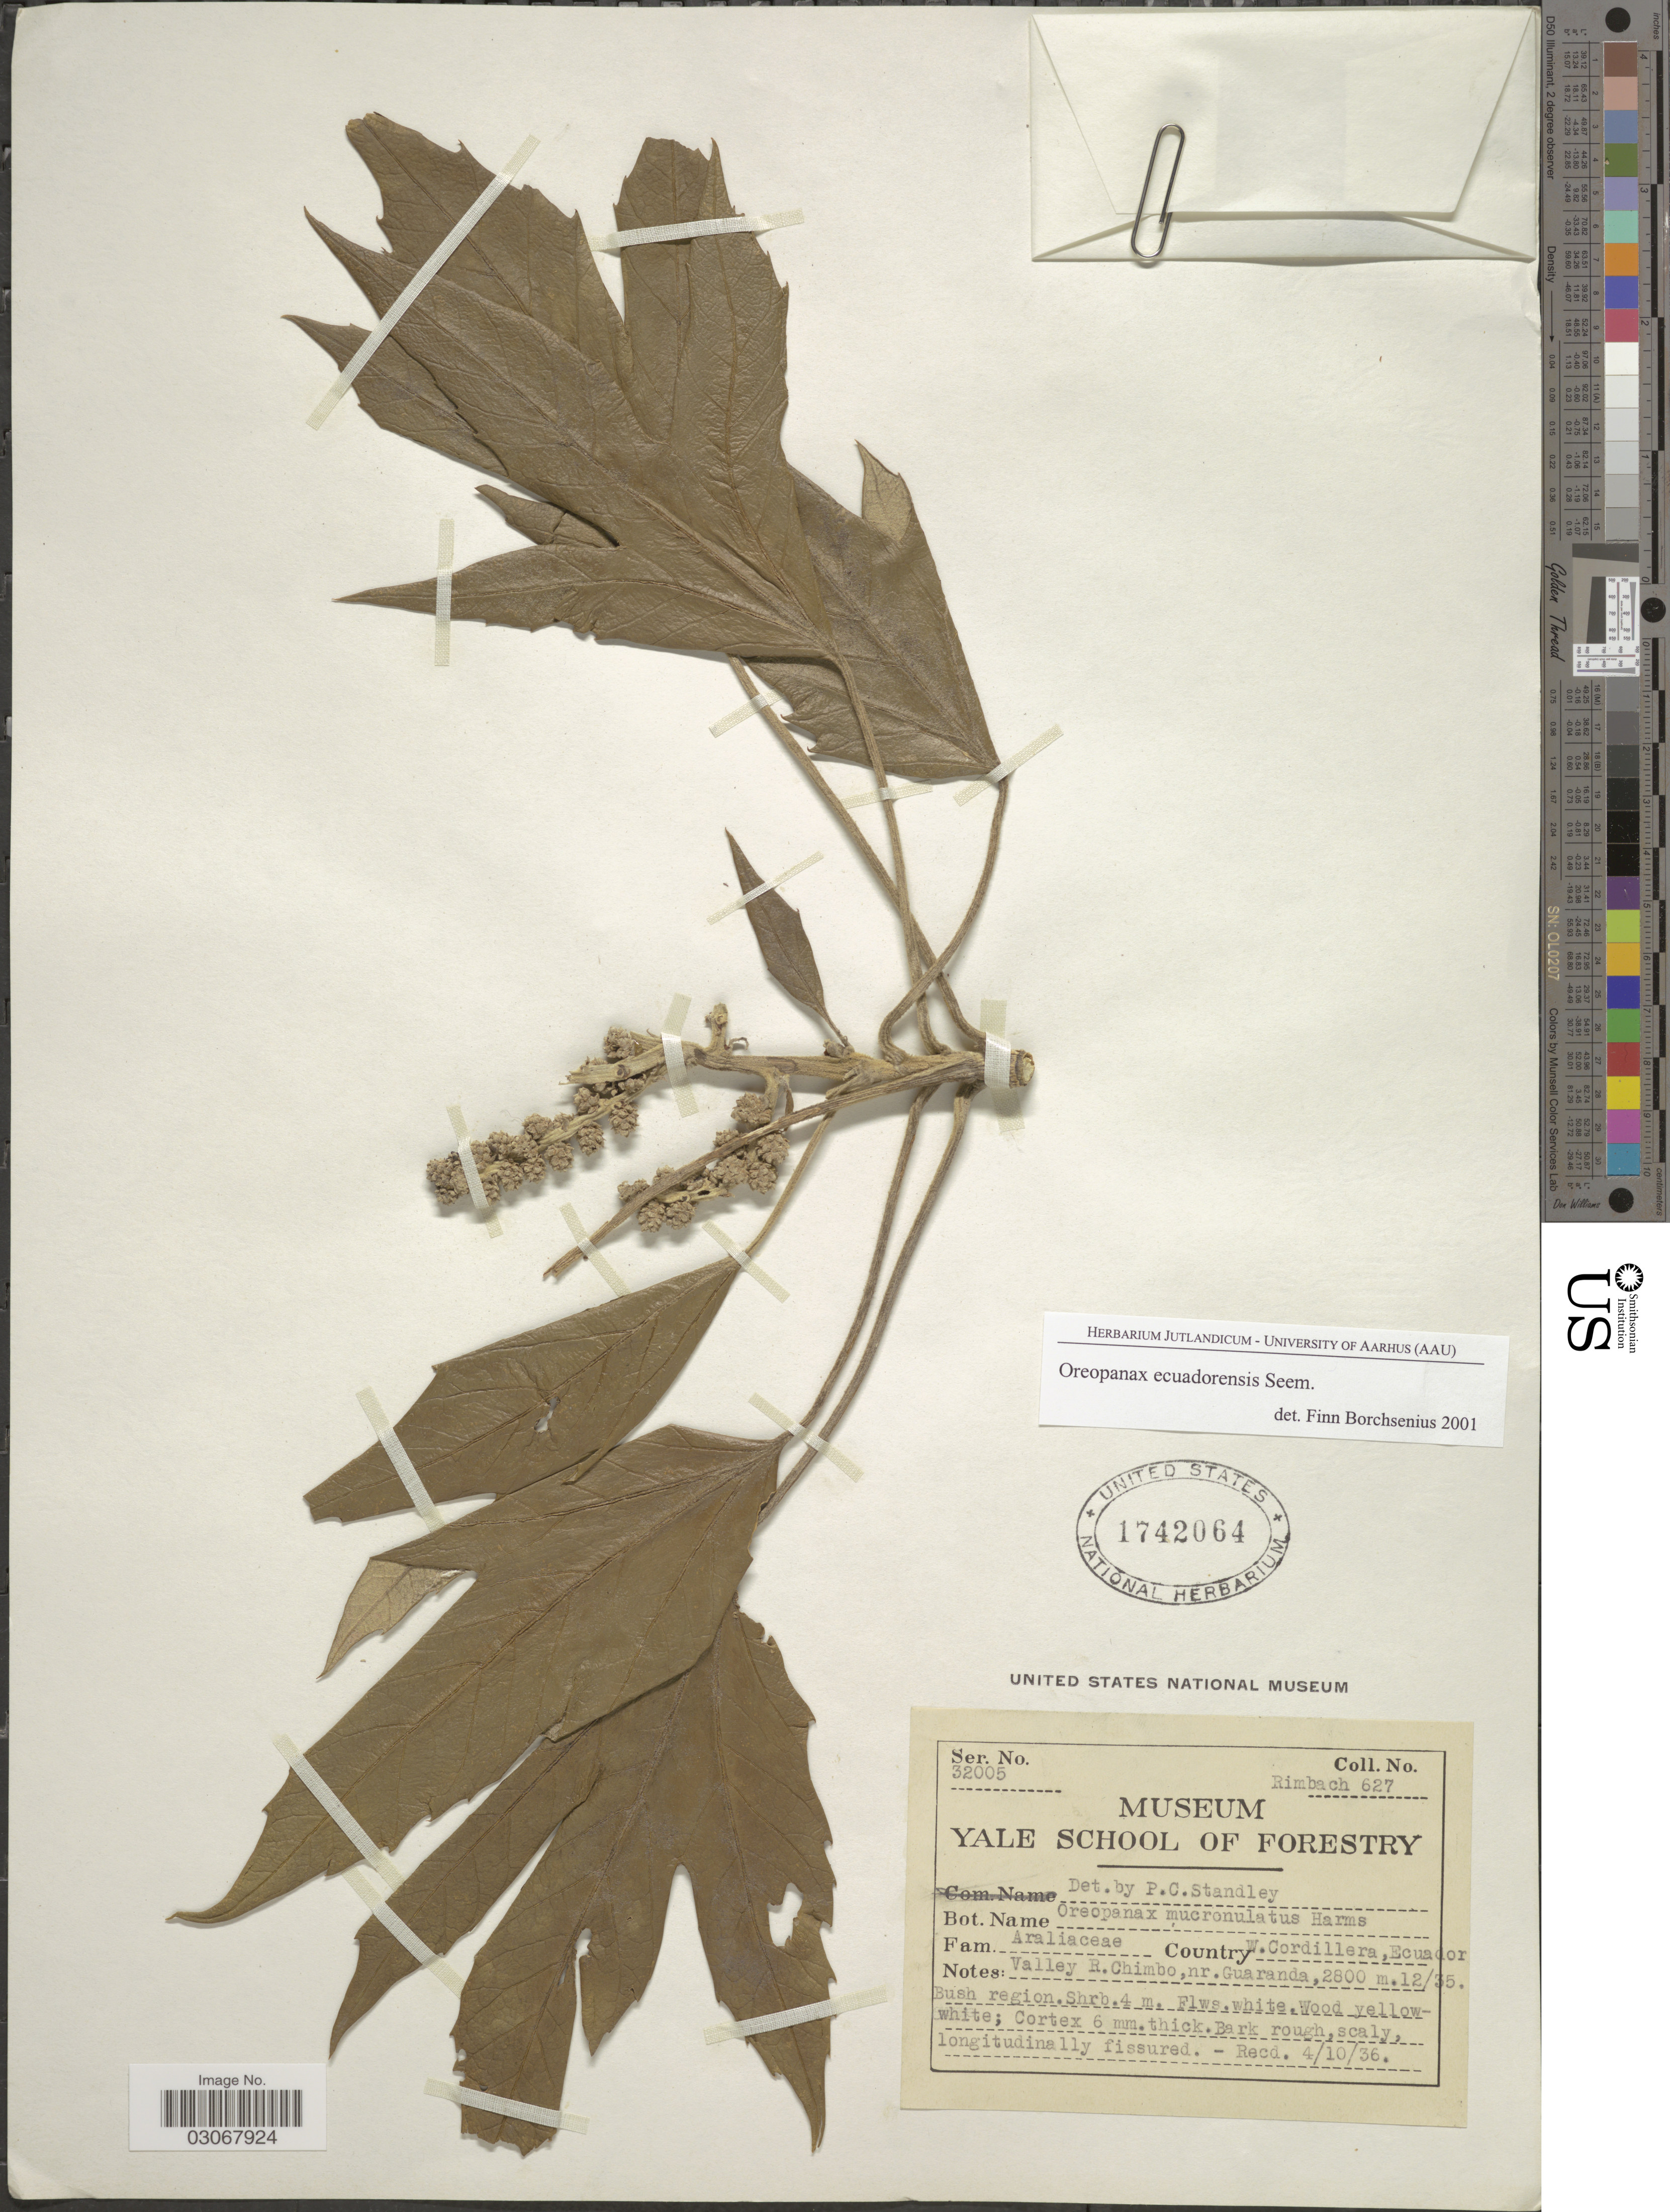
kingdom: Plantae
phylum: Tracheophyta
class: Magnoliopsida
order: Apiales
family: Araliaceae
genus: Oreopanax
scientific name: Oreopanax ecuadoriensis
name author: Seem.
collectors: Rimbach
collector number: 627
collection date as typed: Transcribed d/m/y: /12/35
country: Ecuador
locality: W. Cordillera. Valley R. Chimbo, nr. Guaranda.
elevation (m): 2800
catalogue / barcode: US 1742064